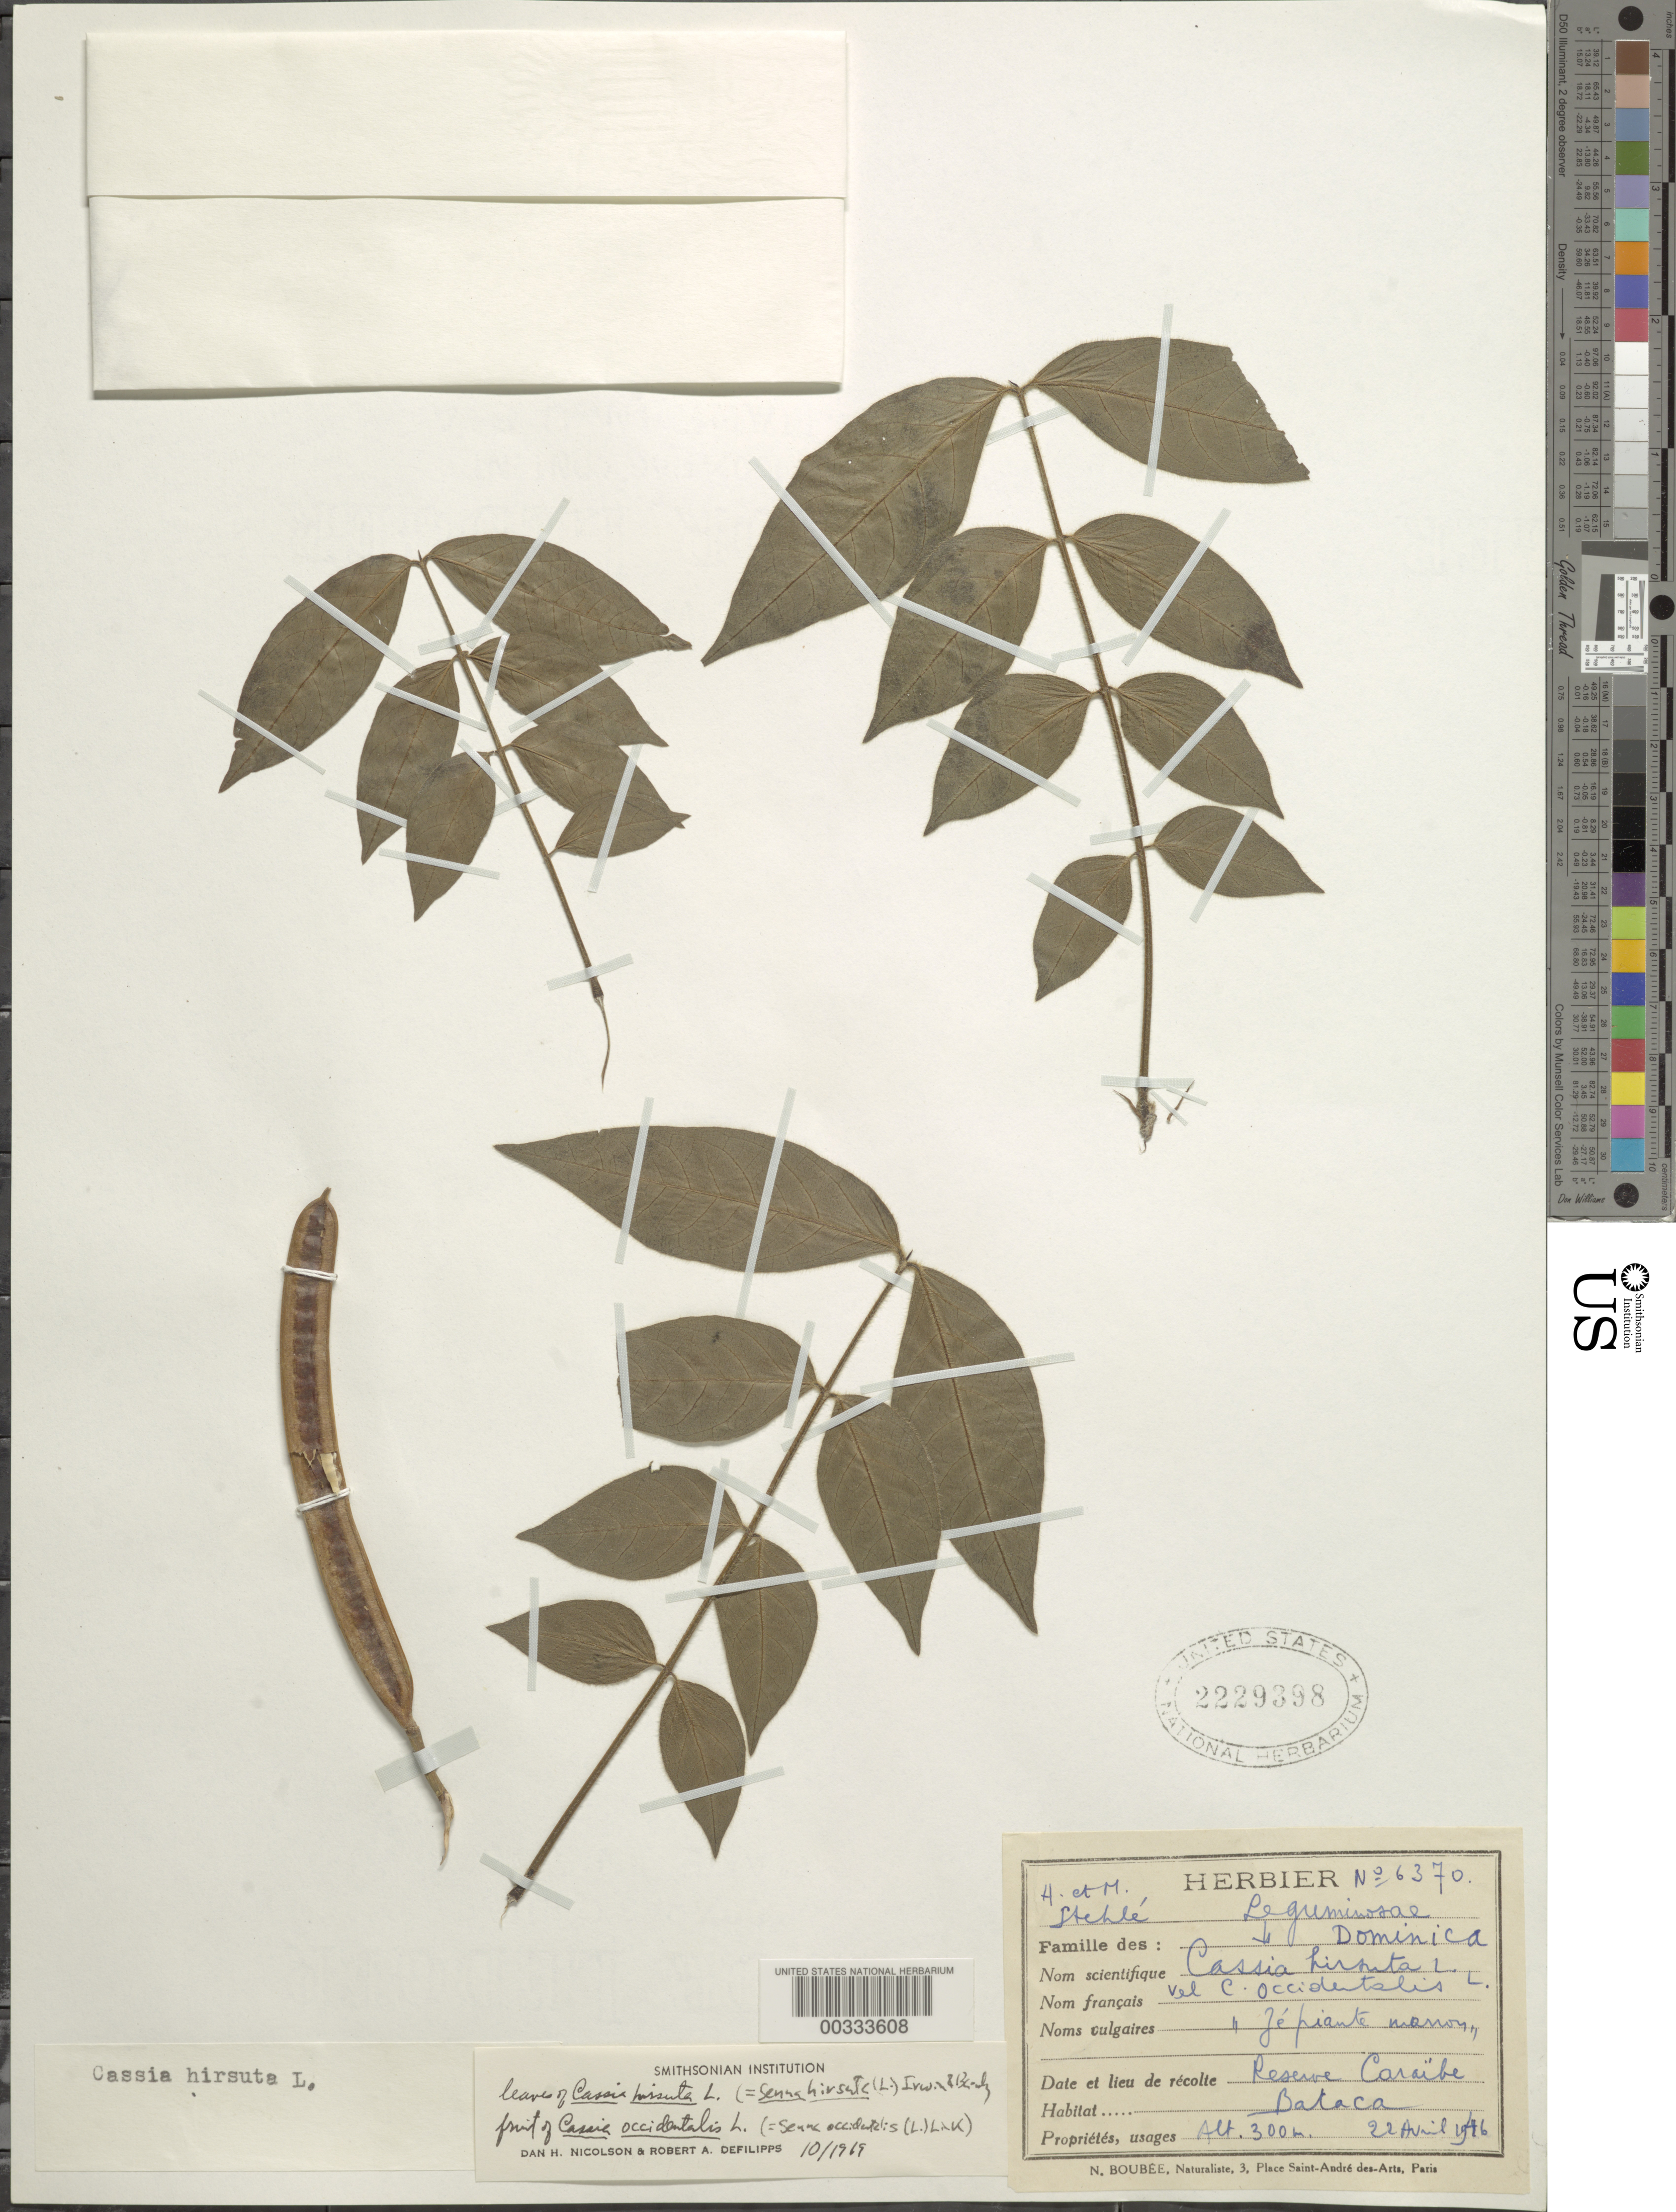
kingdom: Plantae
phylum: Tracheophyta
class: Magnoliopsida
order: Fabales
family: Fabaceae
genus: Senna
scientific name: Senna hirsuta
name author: (L.) H.S. Irwin & Barneby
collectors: H. Stehlé & M. Stehlé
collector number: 6370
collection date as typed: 22 Apr 1946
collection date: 1946-04-22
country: Dominica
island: Dominica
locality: Reserve caraibe; balaca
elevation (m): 300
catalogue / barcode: US 2229398